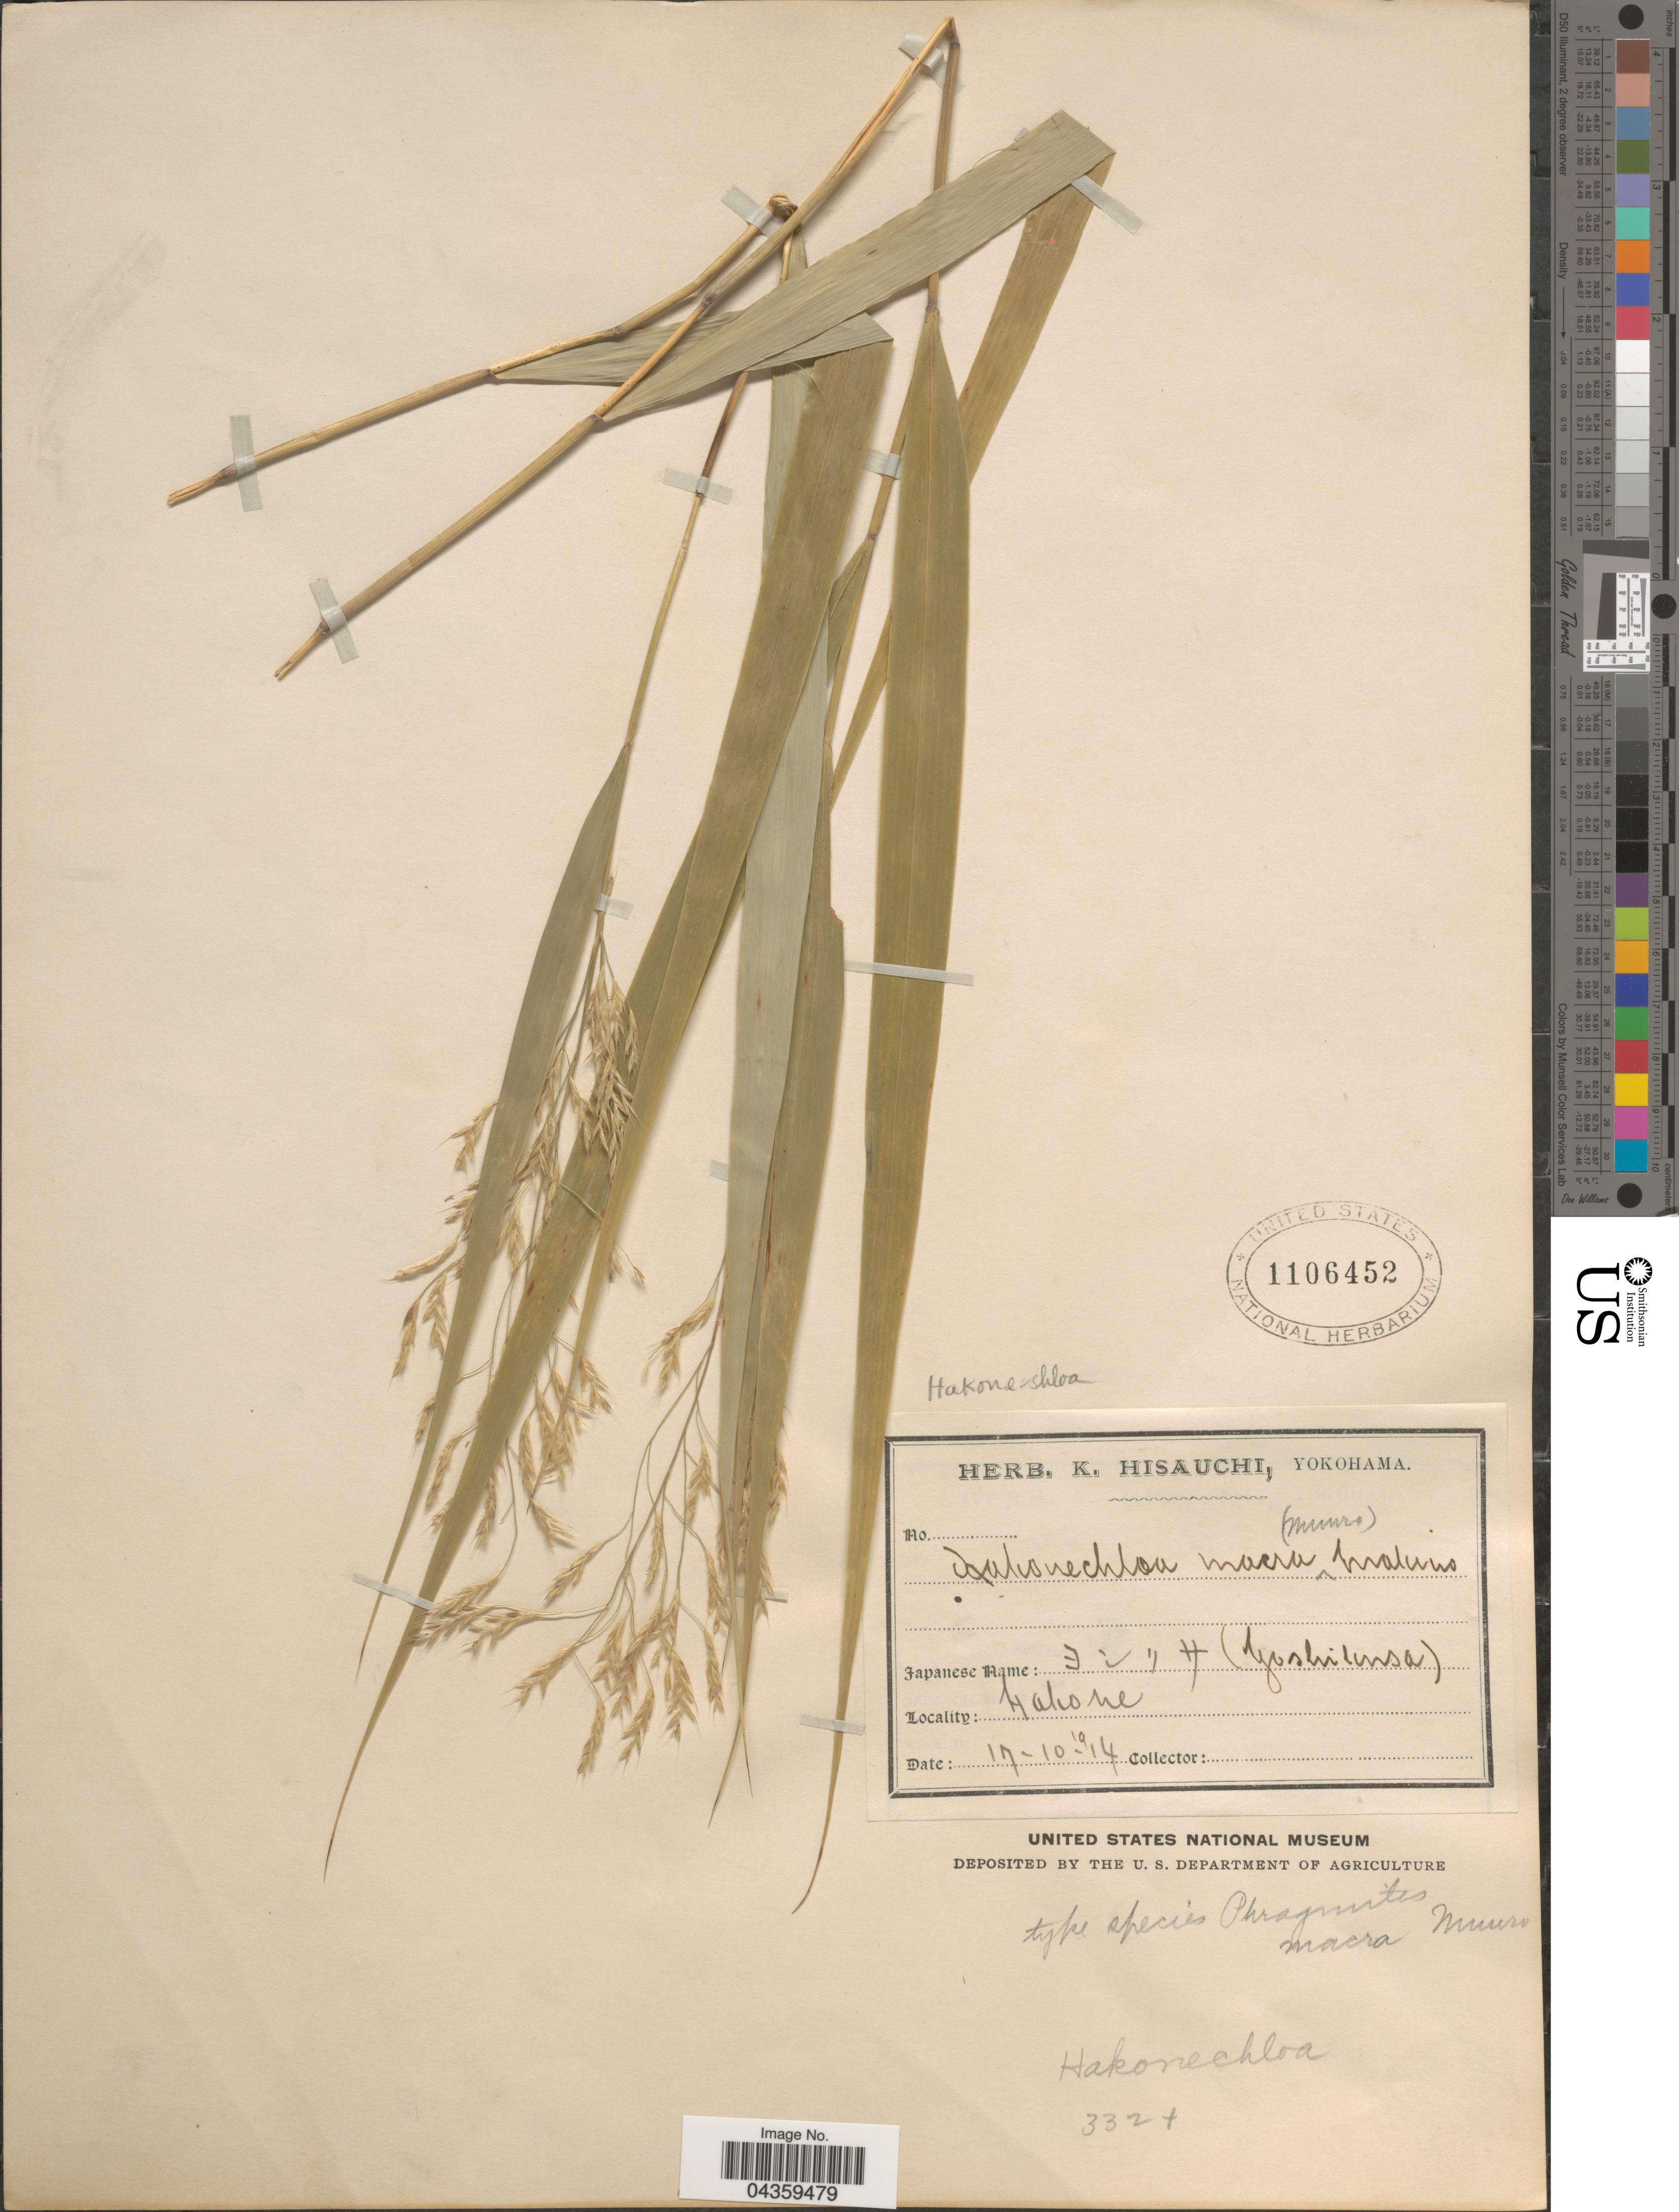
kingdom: Plantae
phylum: Tracheophyta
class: Liliopsida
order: Poales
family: Poaceae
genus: Hakonechloa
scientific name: Hakonechloa macra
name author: (Munro) Honda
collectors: Ex herb. K. Hisauchi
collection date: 1914-10-17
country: Japan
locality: Hakone.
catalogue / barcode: US 1106452